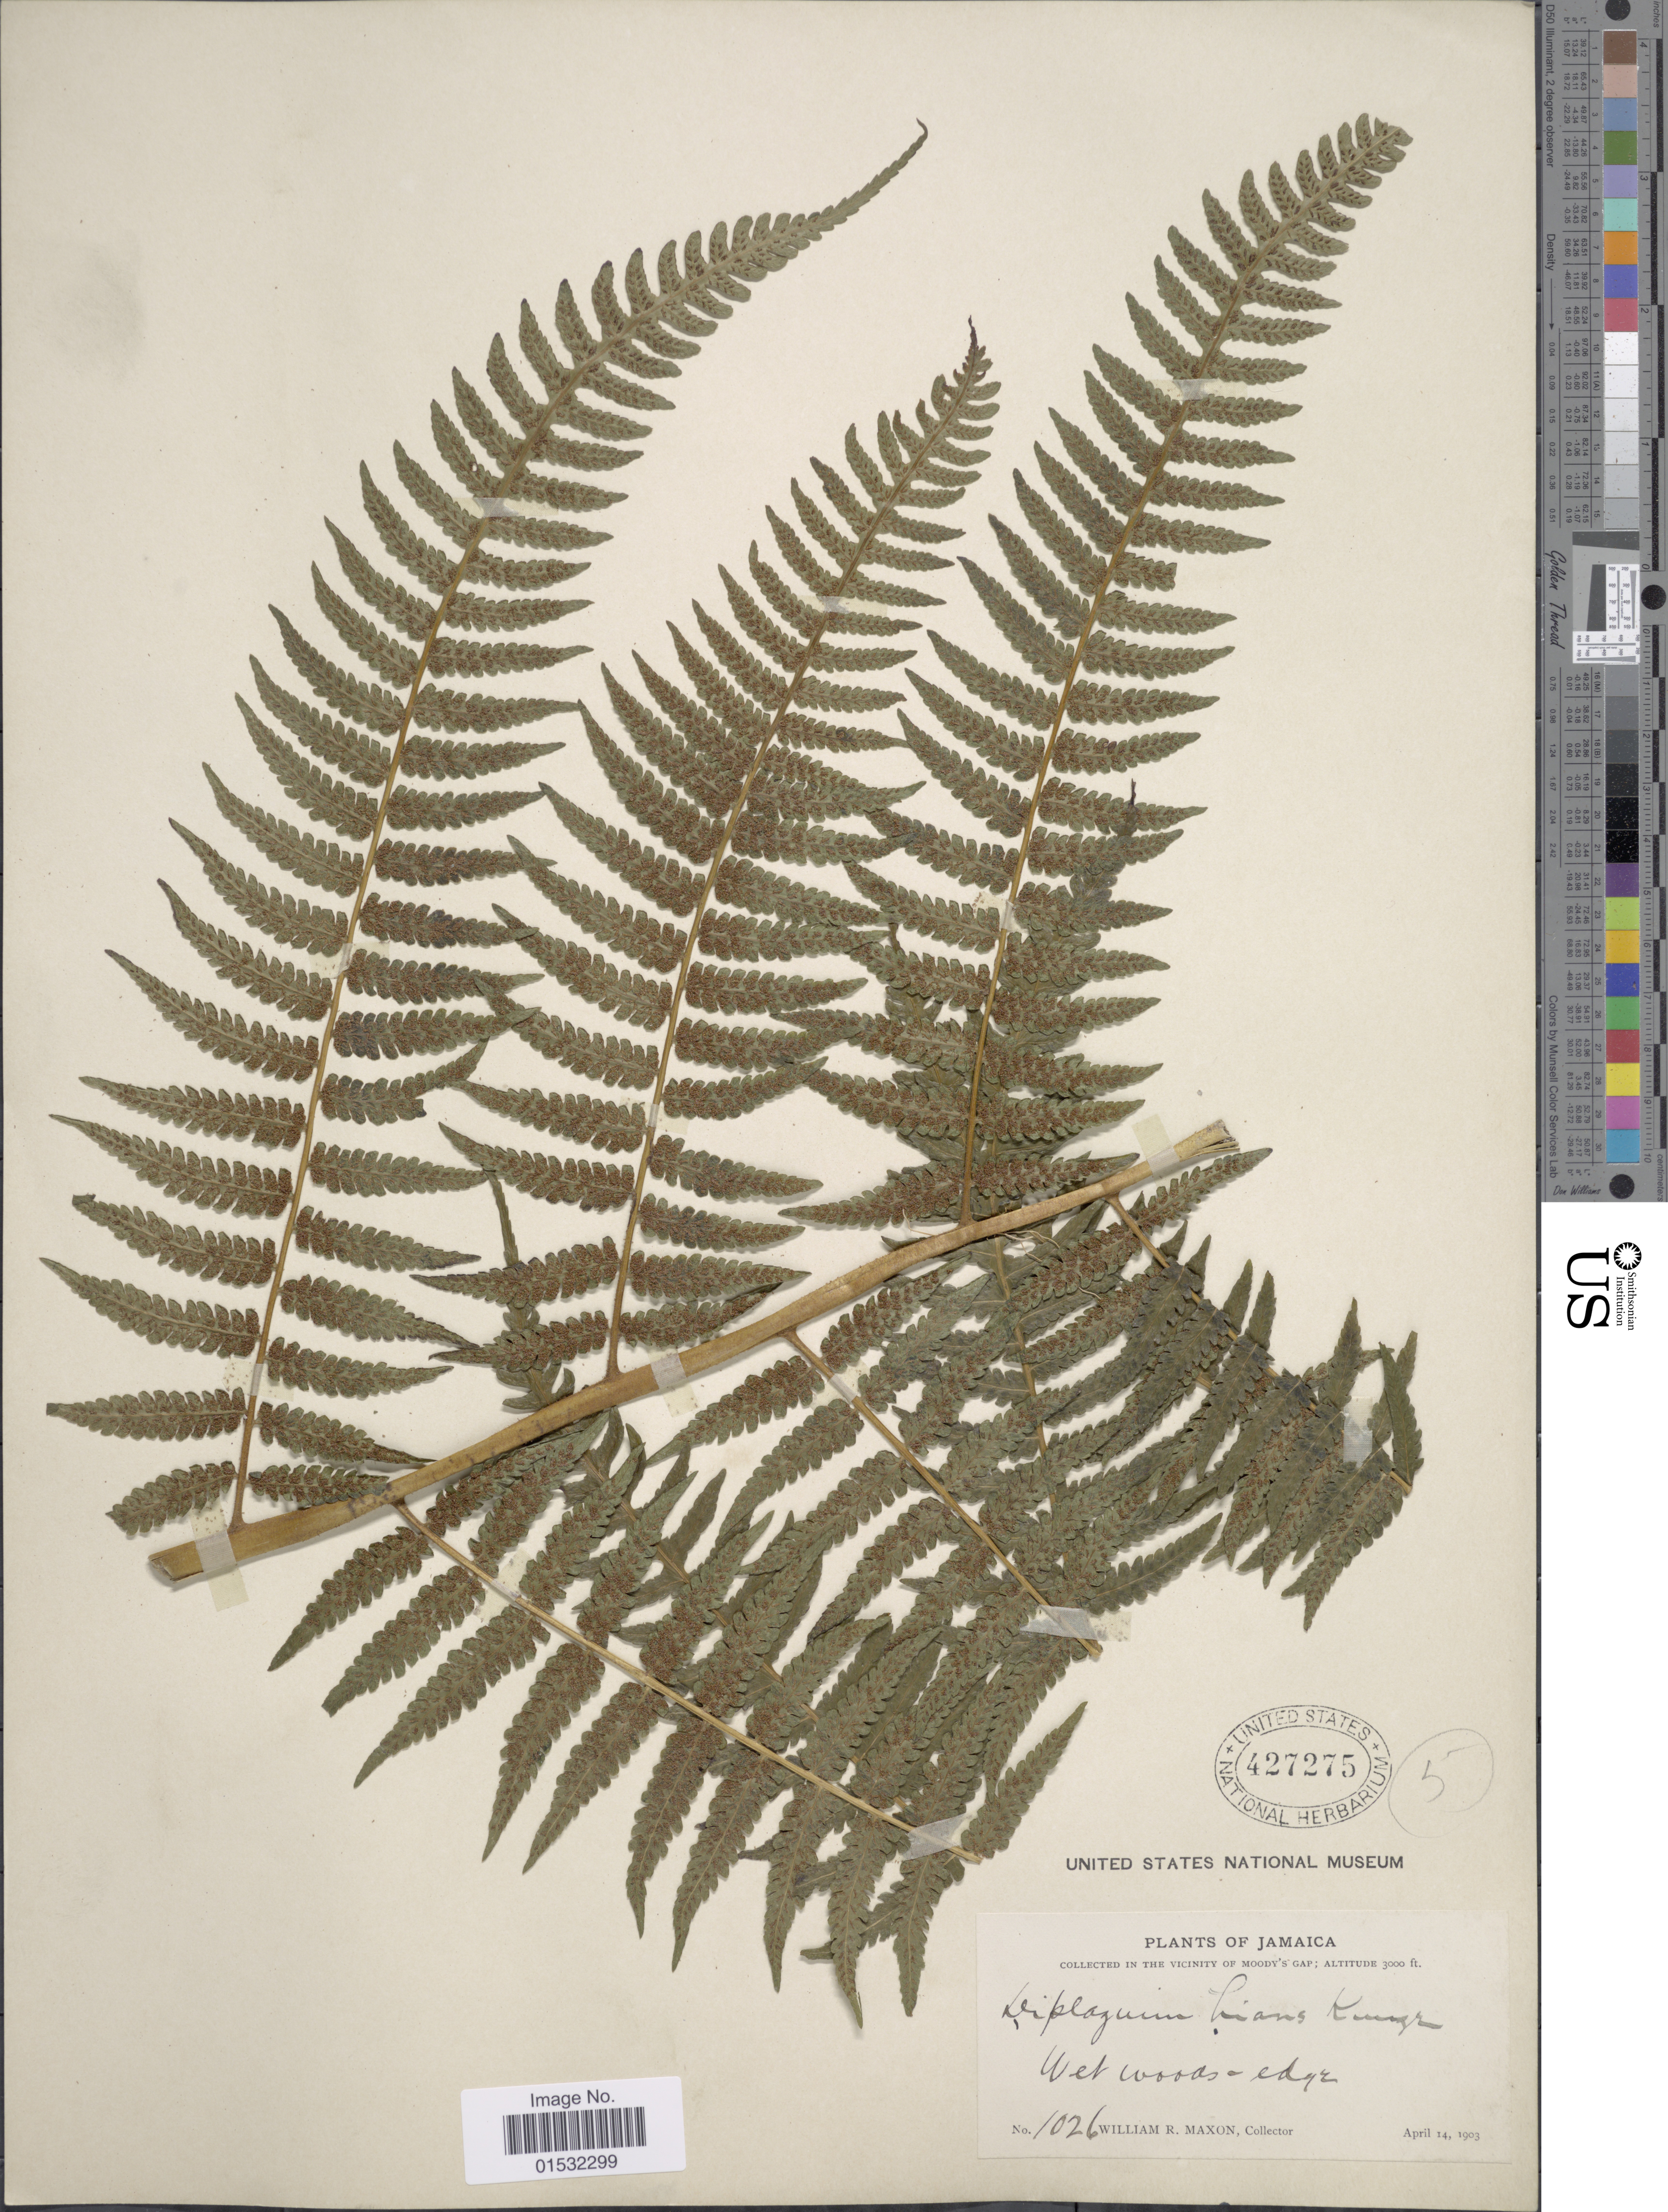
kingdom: Plantae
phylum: Tracheophyta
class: Polypodiopsida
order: Polypodiales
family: Athyriaceae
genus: Diplazium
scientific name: Diplazium hians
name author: Kunze ex Klotzsch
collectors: W. R. Maxon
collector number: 1026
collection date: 1903-04-14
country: Jamaica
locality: Vicinity of Moody's Gap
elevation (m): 914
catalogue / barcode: US 427275